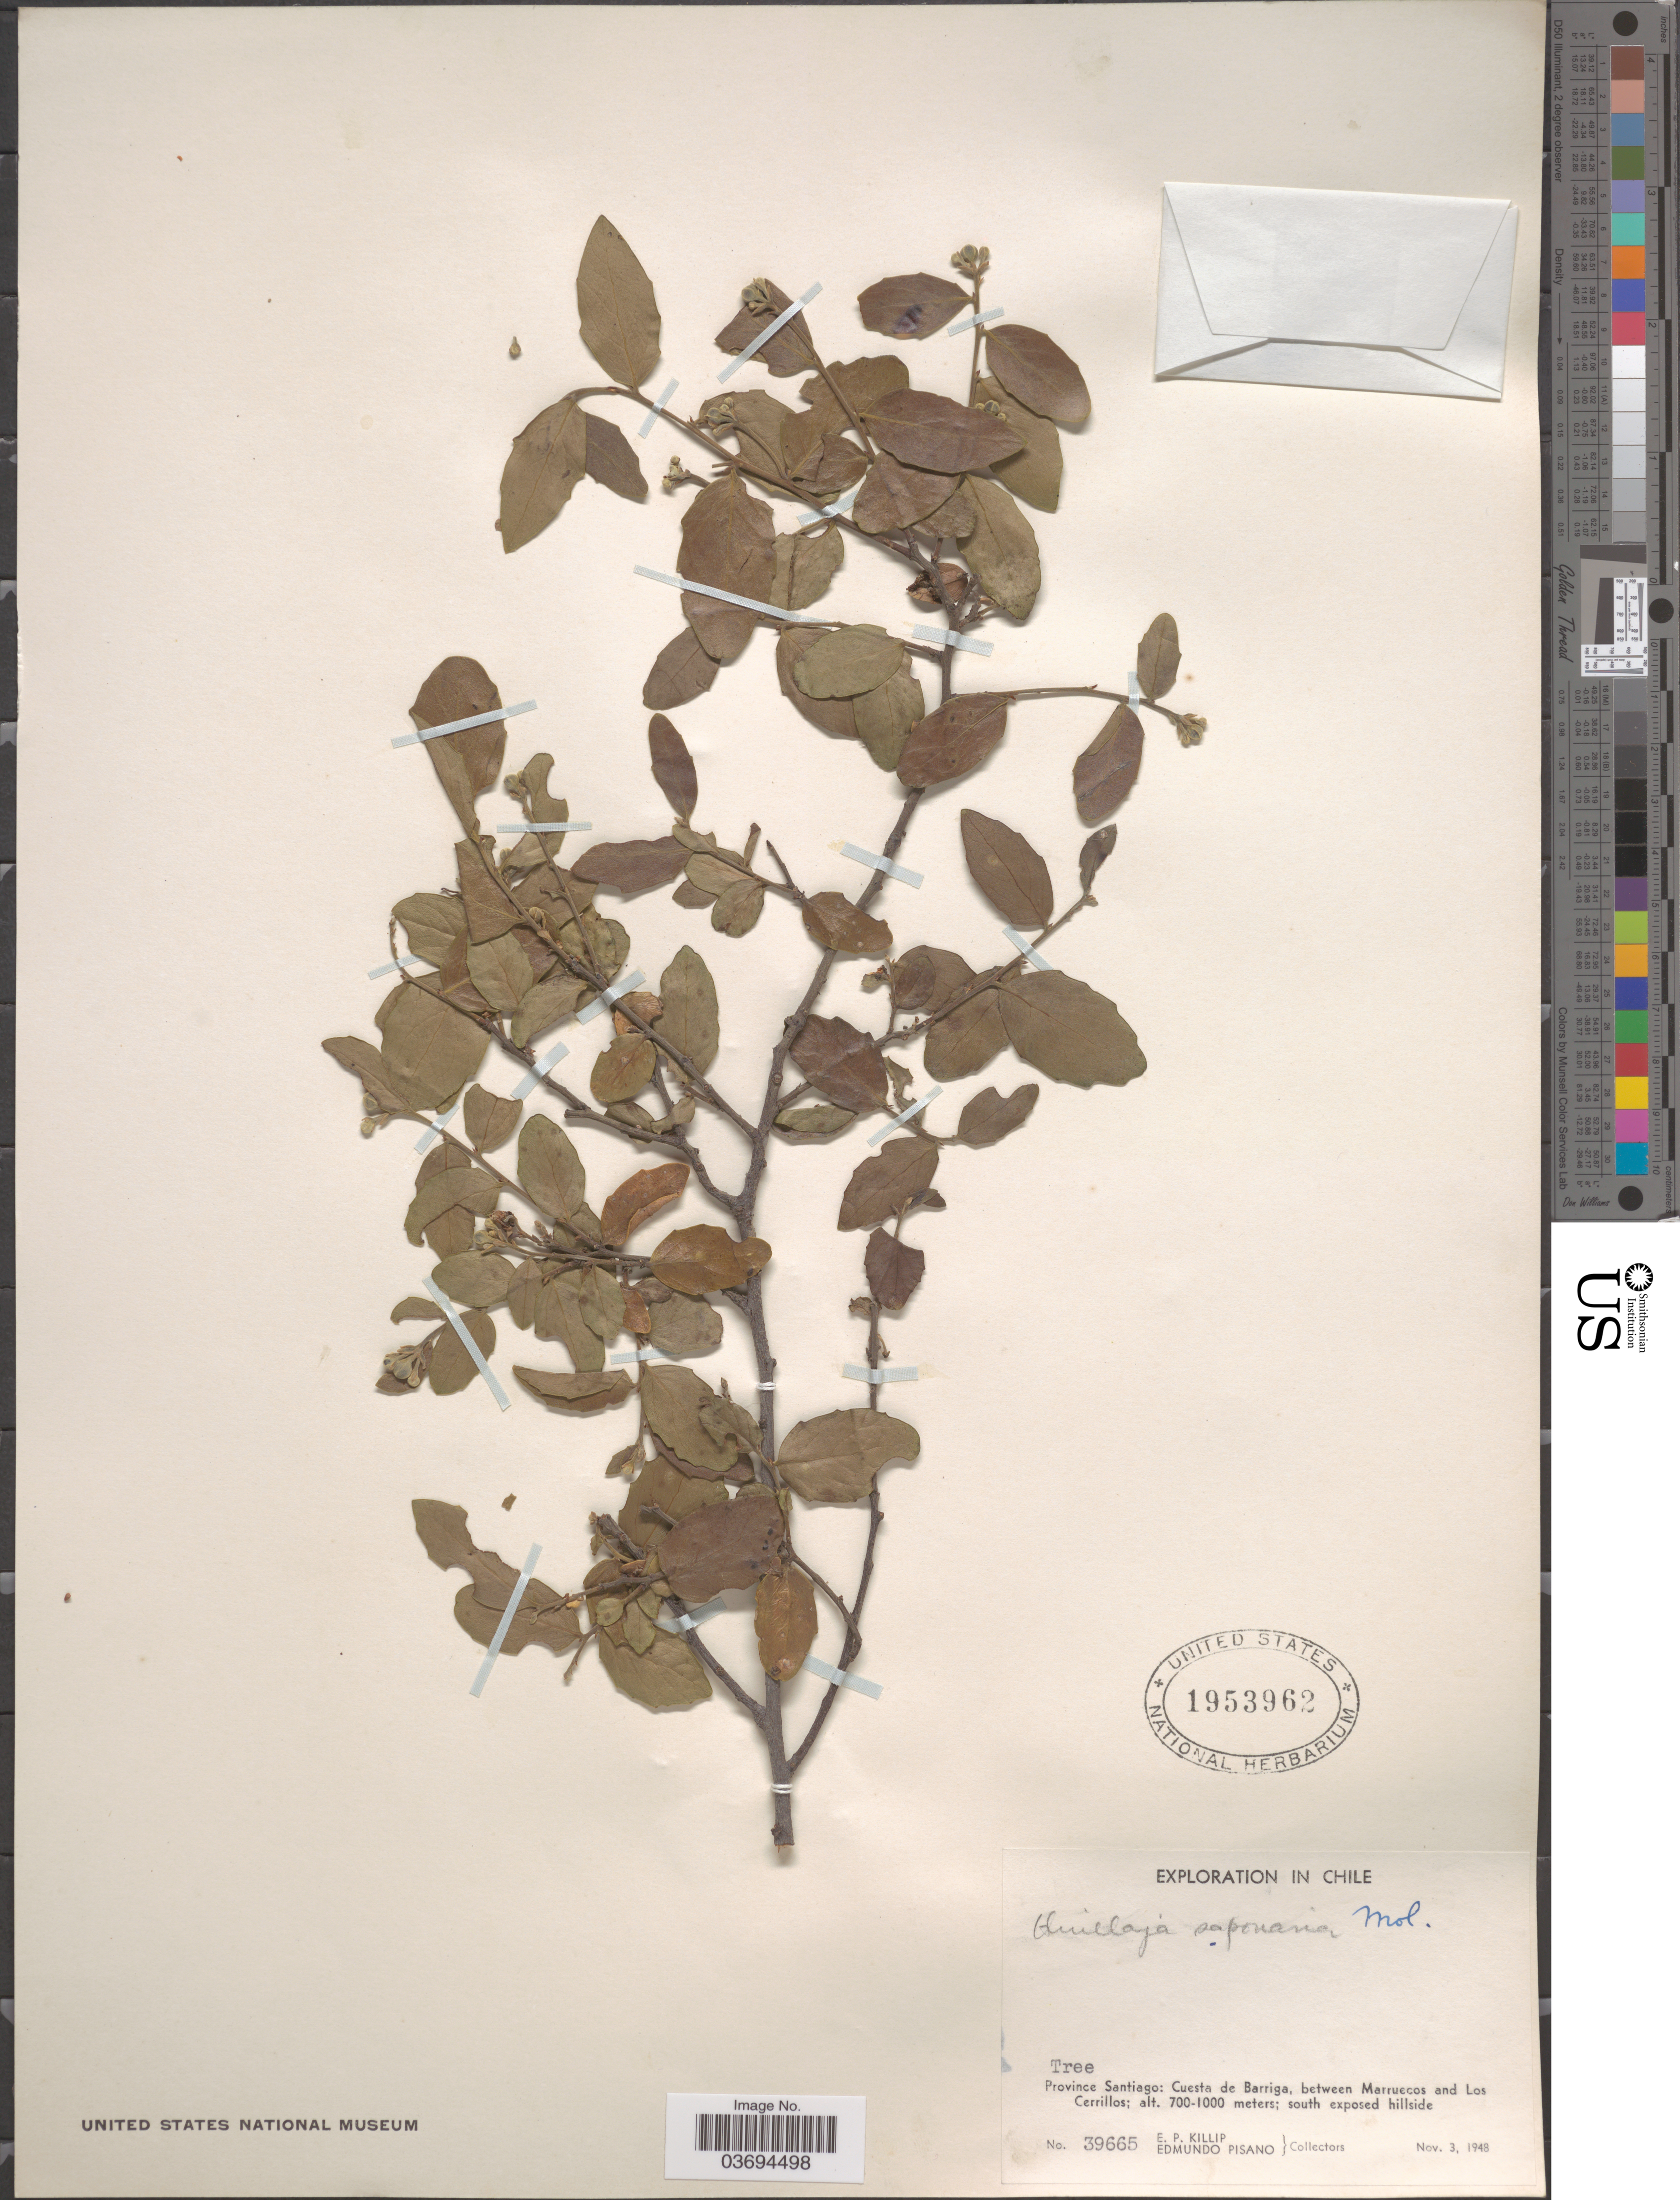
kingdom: Plantae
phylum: Tracheophyta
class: Magnoliopsida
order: Fabales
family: Quillajaceae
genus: Quillaja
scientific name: Quillaja saponaria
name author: Molina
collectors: E. P. Killip & E. Pisano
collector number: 39665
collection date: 1948-11-03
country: Chile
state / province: Región Metropolitana (RM)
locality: Province Santiago: Cuesta de Barriga, between Marruecos and Los Cerrillos; south exposed hillside.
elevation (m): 700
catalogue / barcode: US 1953962